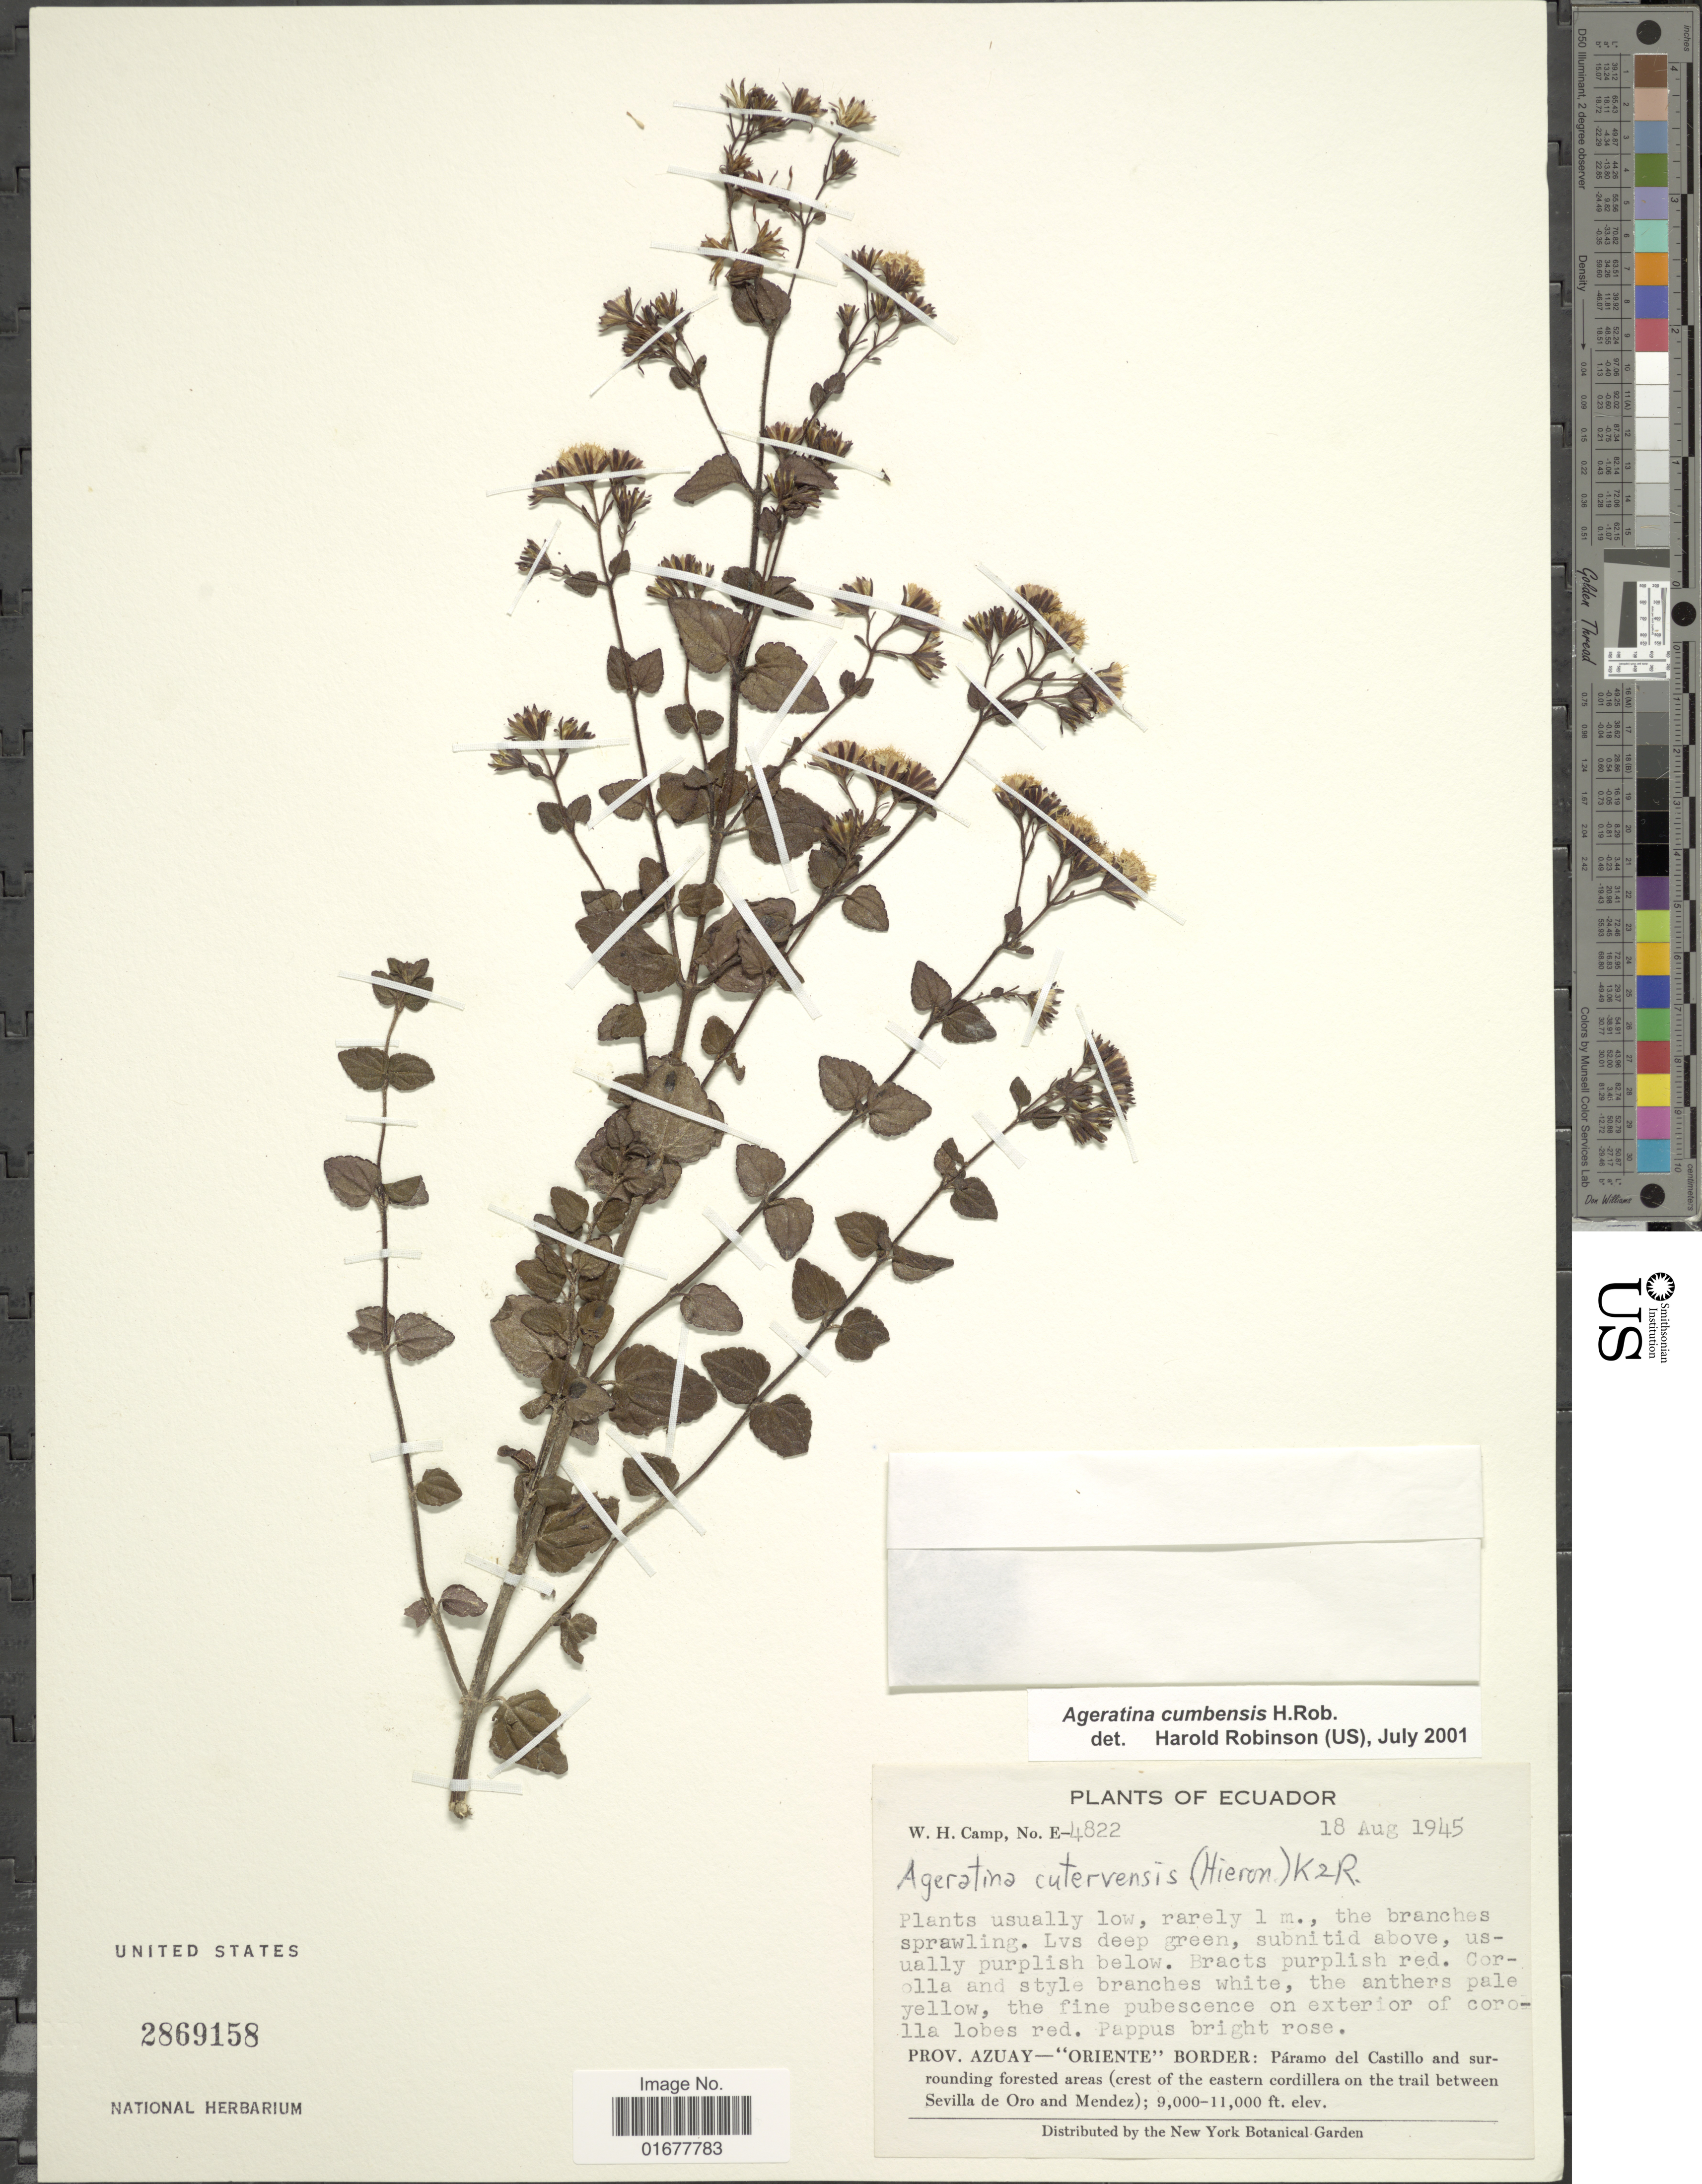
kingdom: Plantae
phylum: Tracheophyta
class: Magnoliopsida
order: Asterales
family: Asteraceae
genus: Ageratina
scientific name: Ageratina cumbensis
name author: H. Rob.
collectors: W. H. Camp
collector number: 4822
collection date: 1945-08-18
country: Ecuador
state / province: Azuay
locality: Oriente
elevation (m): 2743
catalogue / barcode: US 2869185